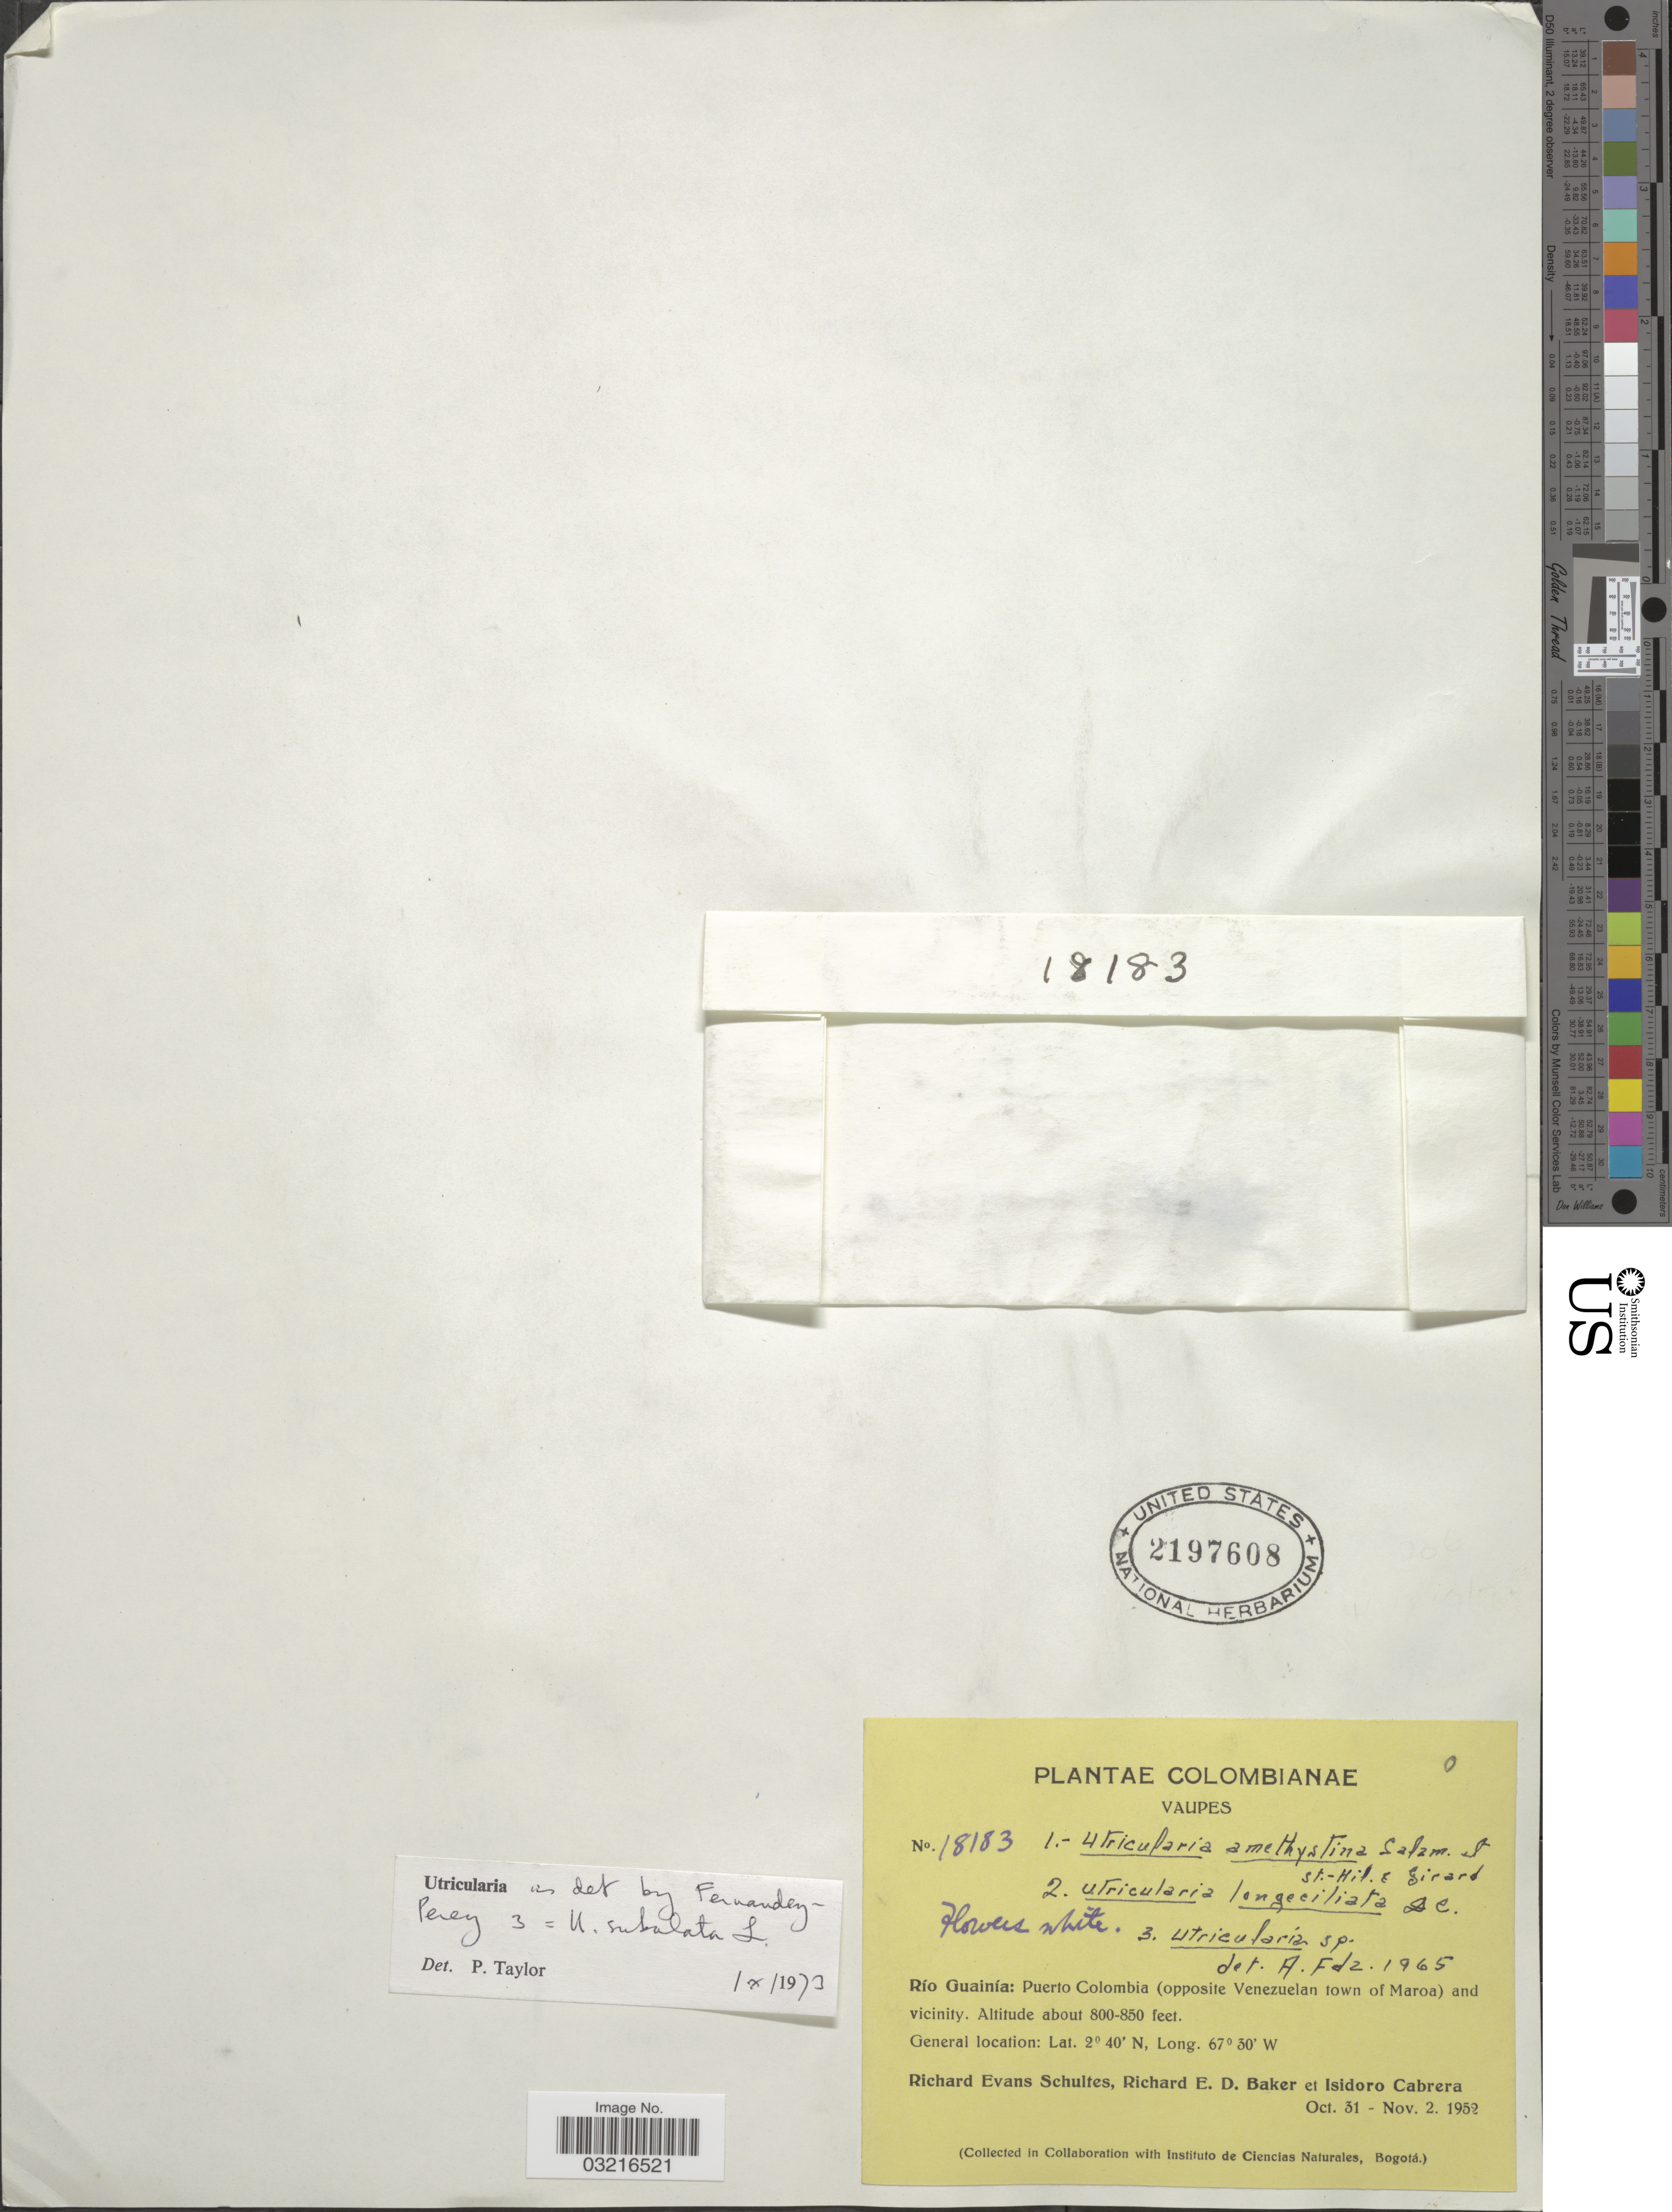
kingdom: Plantae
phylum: Tracheophyta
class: Magnoliopsida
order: Lamiales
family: Lentibulariaceae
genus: Utricularia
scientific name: Utricularia longiciliata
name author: A. DC.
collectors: R. E. Schultes, R. E. D. Baker & I. Cabrera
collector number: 18183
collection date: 1952-10-31/1952-11-02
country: Colombia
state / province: Vaupés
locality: Río Guainía: Puerto Colombia (opposite Venezuelan town of Maroa) and vicinity.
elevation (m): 244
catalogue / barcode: US 2197608